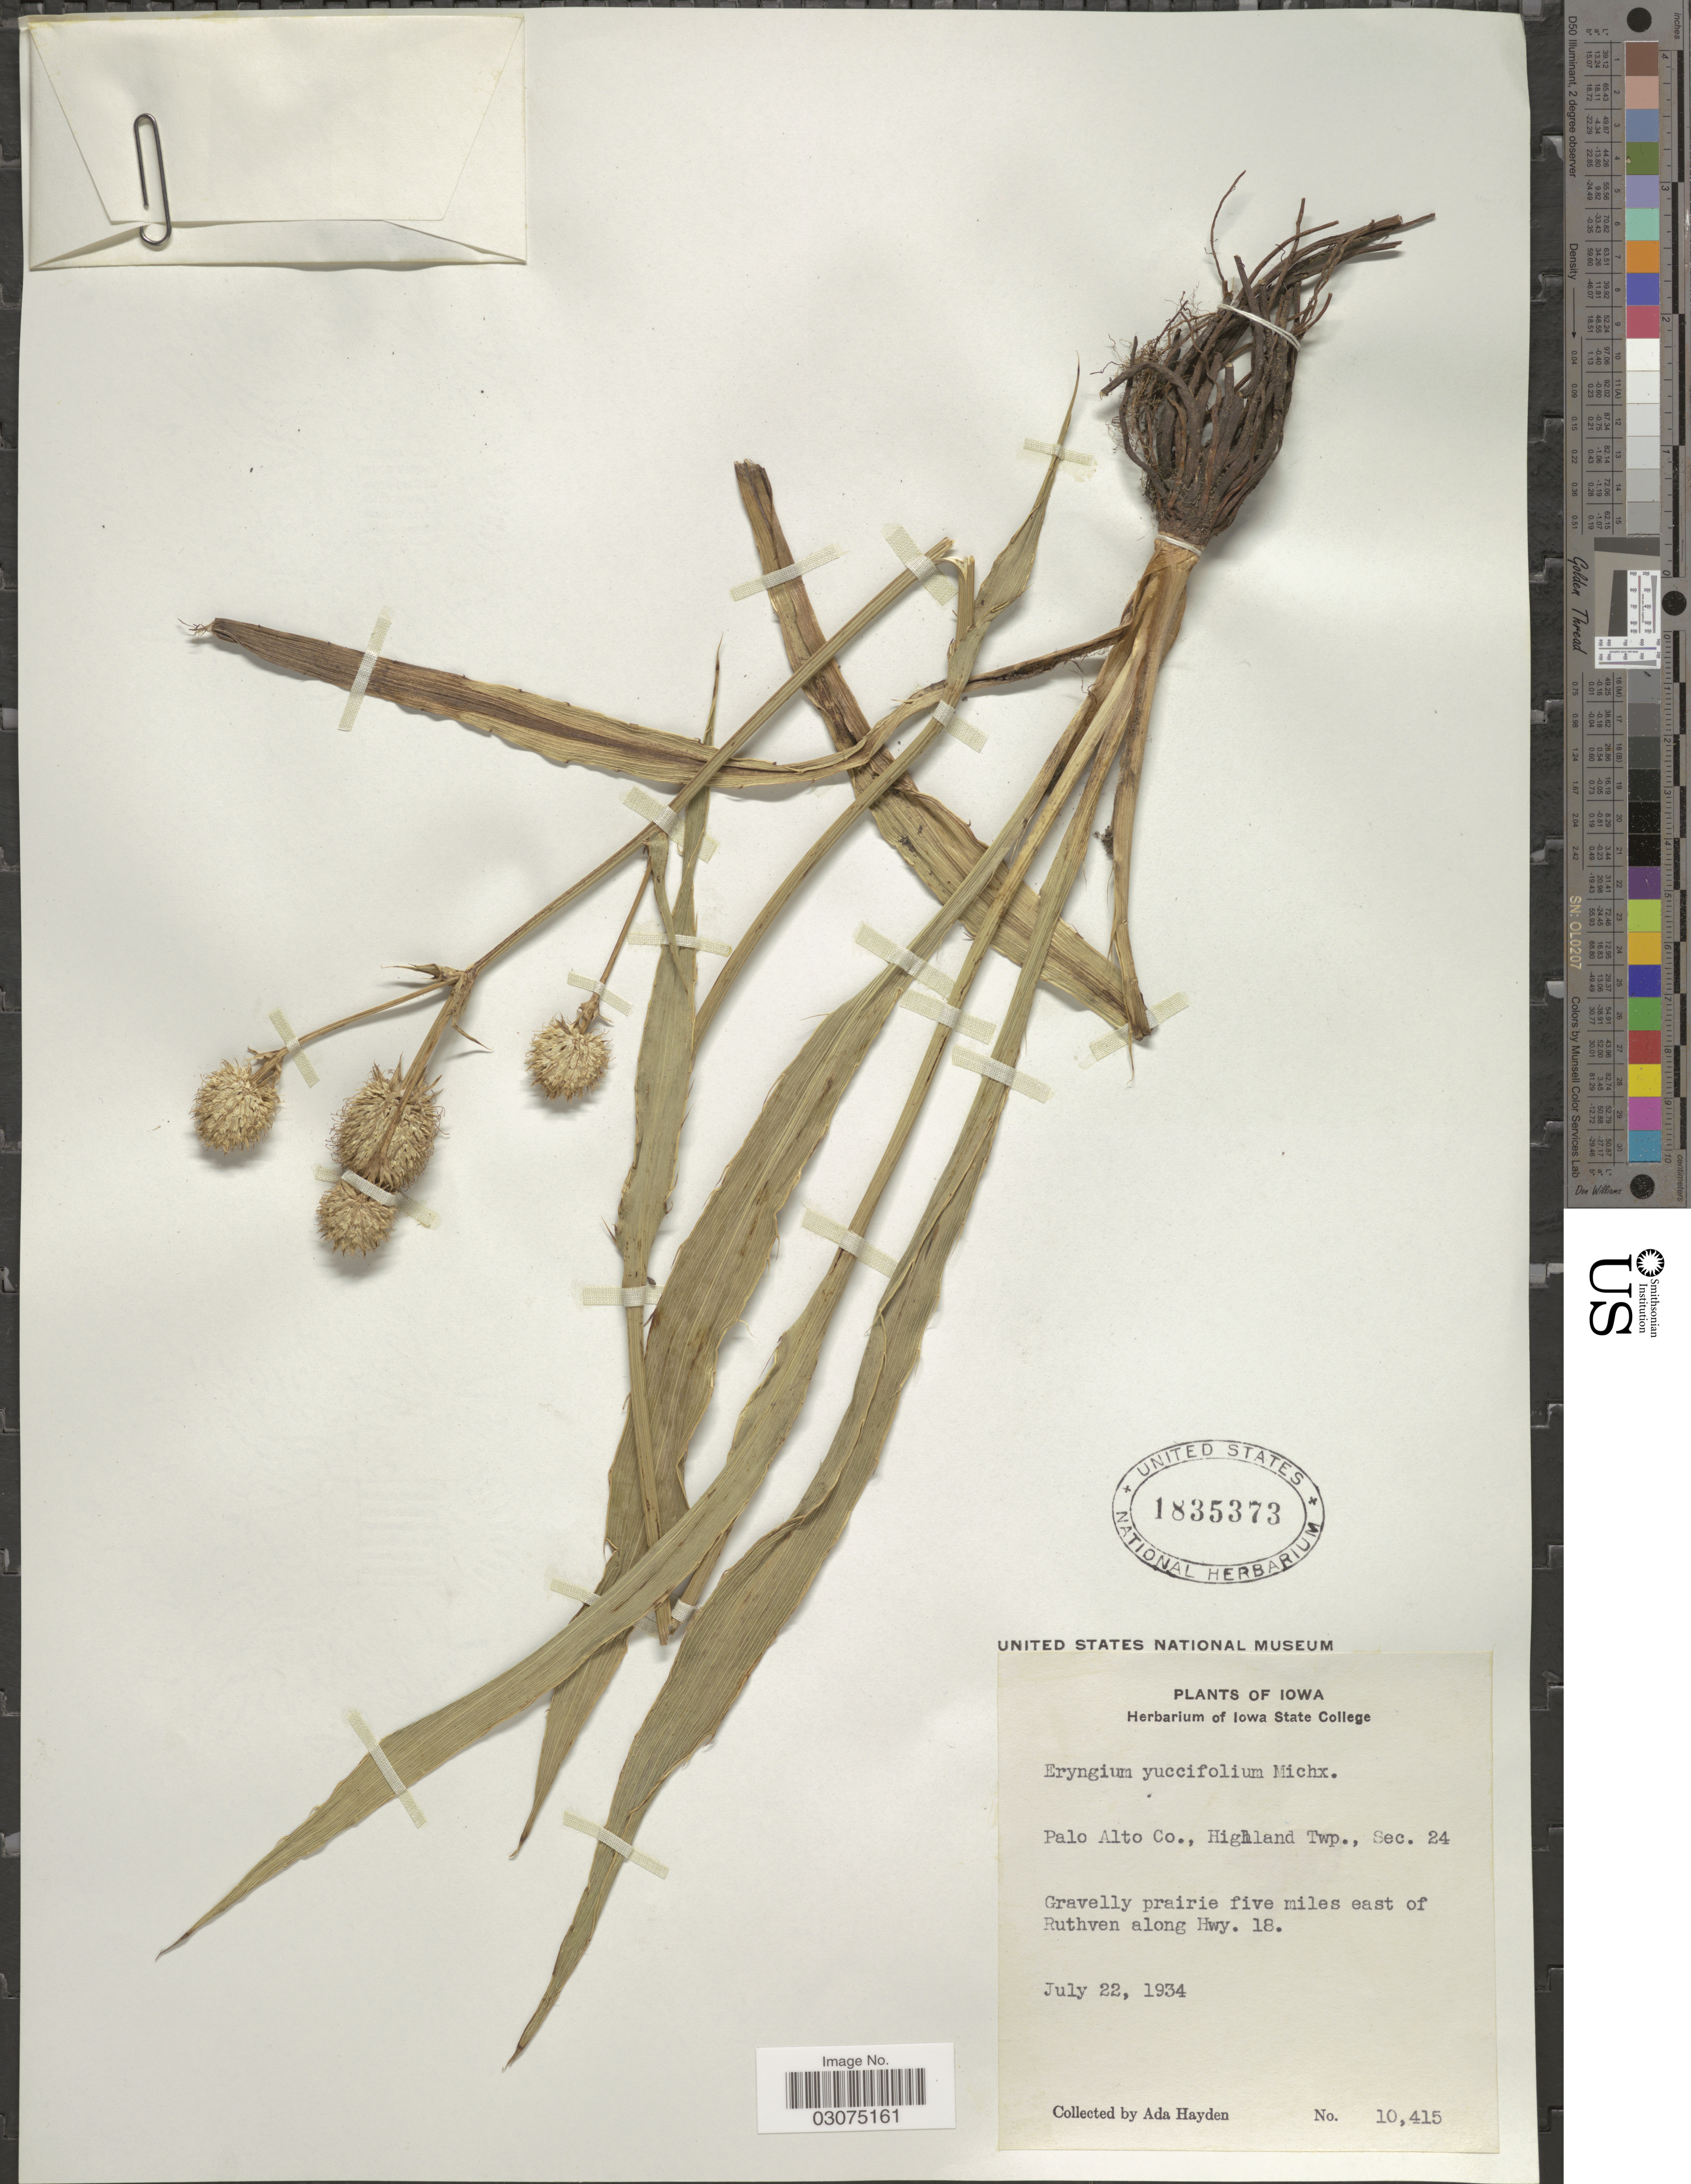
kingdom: Plantae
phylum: Tracheophyta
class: Magnoliopsida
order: Apiales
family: Apiaceae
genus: Eryngium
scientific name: Eryngium yuccifolium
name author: Michx.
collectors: Ada Hayden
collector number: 10415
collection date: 1934-07-22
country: United States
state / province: Iowa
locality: Palo Alto Co., Highland Twp., Sec. 24. Five miles east of Ruthven along Hwy. 18.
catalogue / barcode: US 1835373